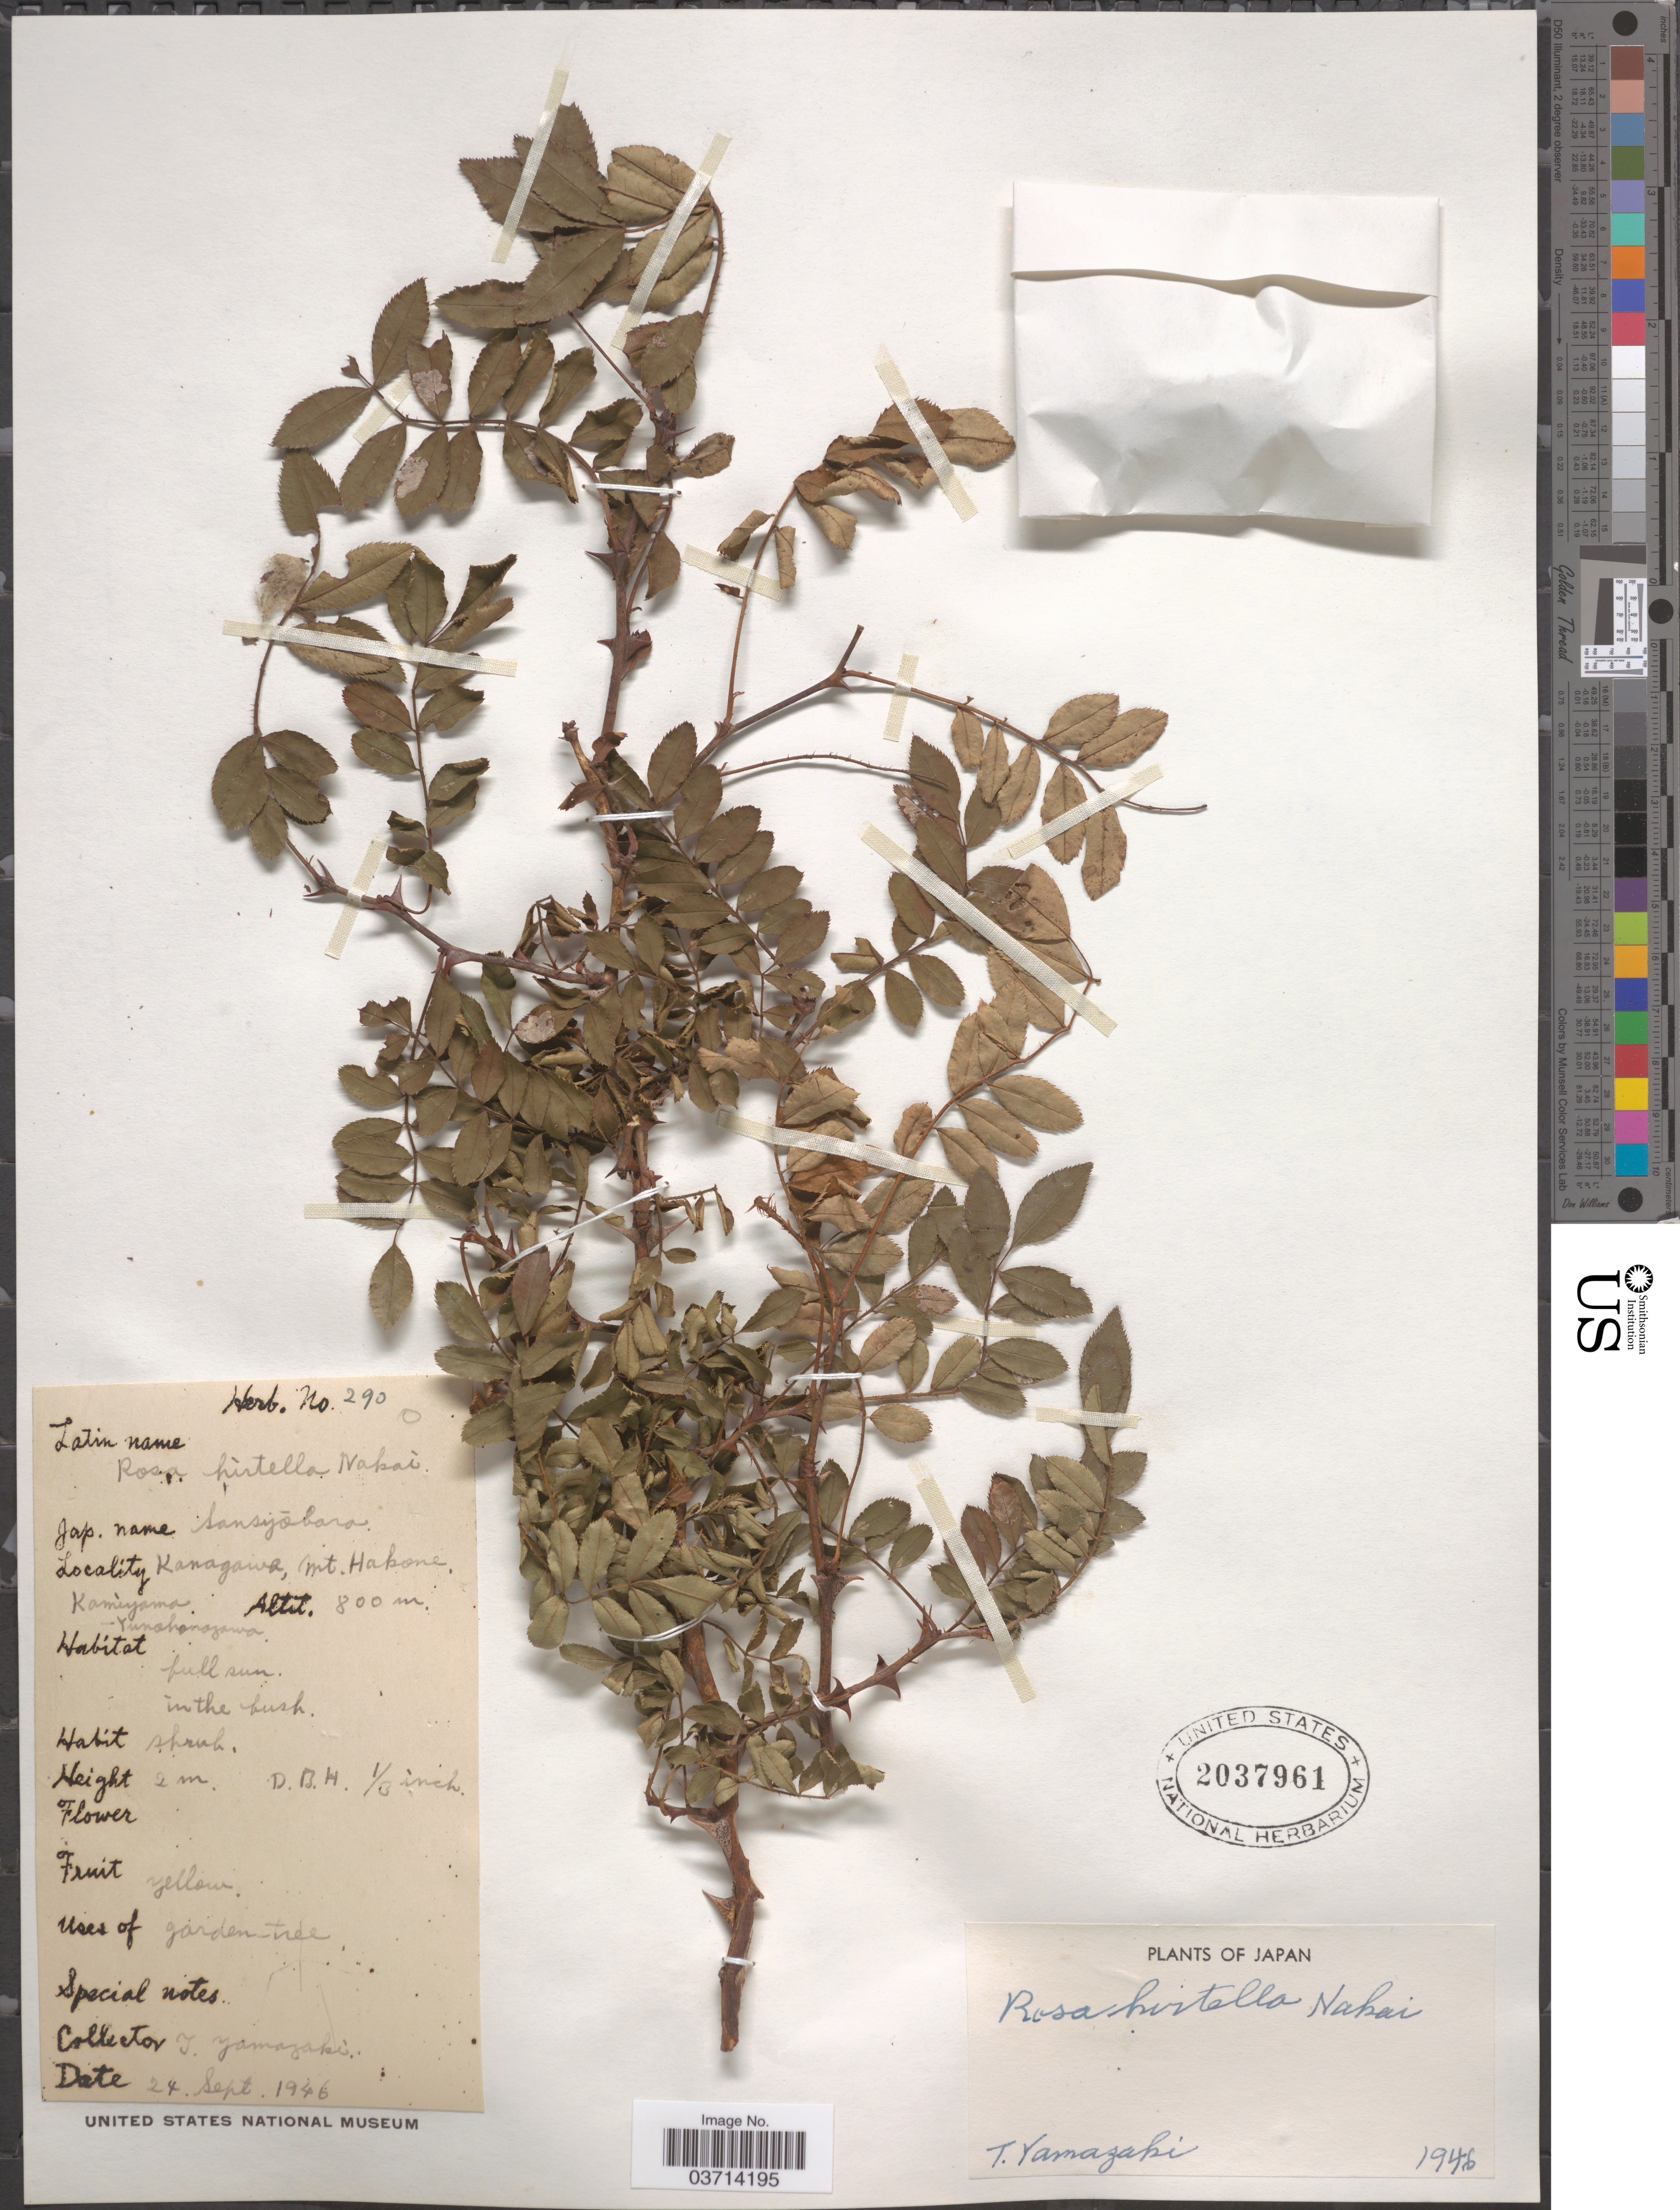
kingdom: Plantae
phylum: Tracheophyta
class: Magnoliopsida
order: Rosales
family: Rosaceae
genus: Rosa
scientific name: Rosa hirtella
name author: Ripart ex Crép.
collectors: T. Yamazaki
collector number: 290*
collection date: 1946-09-24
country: Japan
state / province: Kanagawa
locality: Mt. Hakone, Kamiyama.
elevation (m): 800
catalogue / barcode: US 2037961